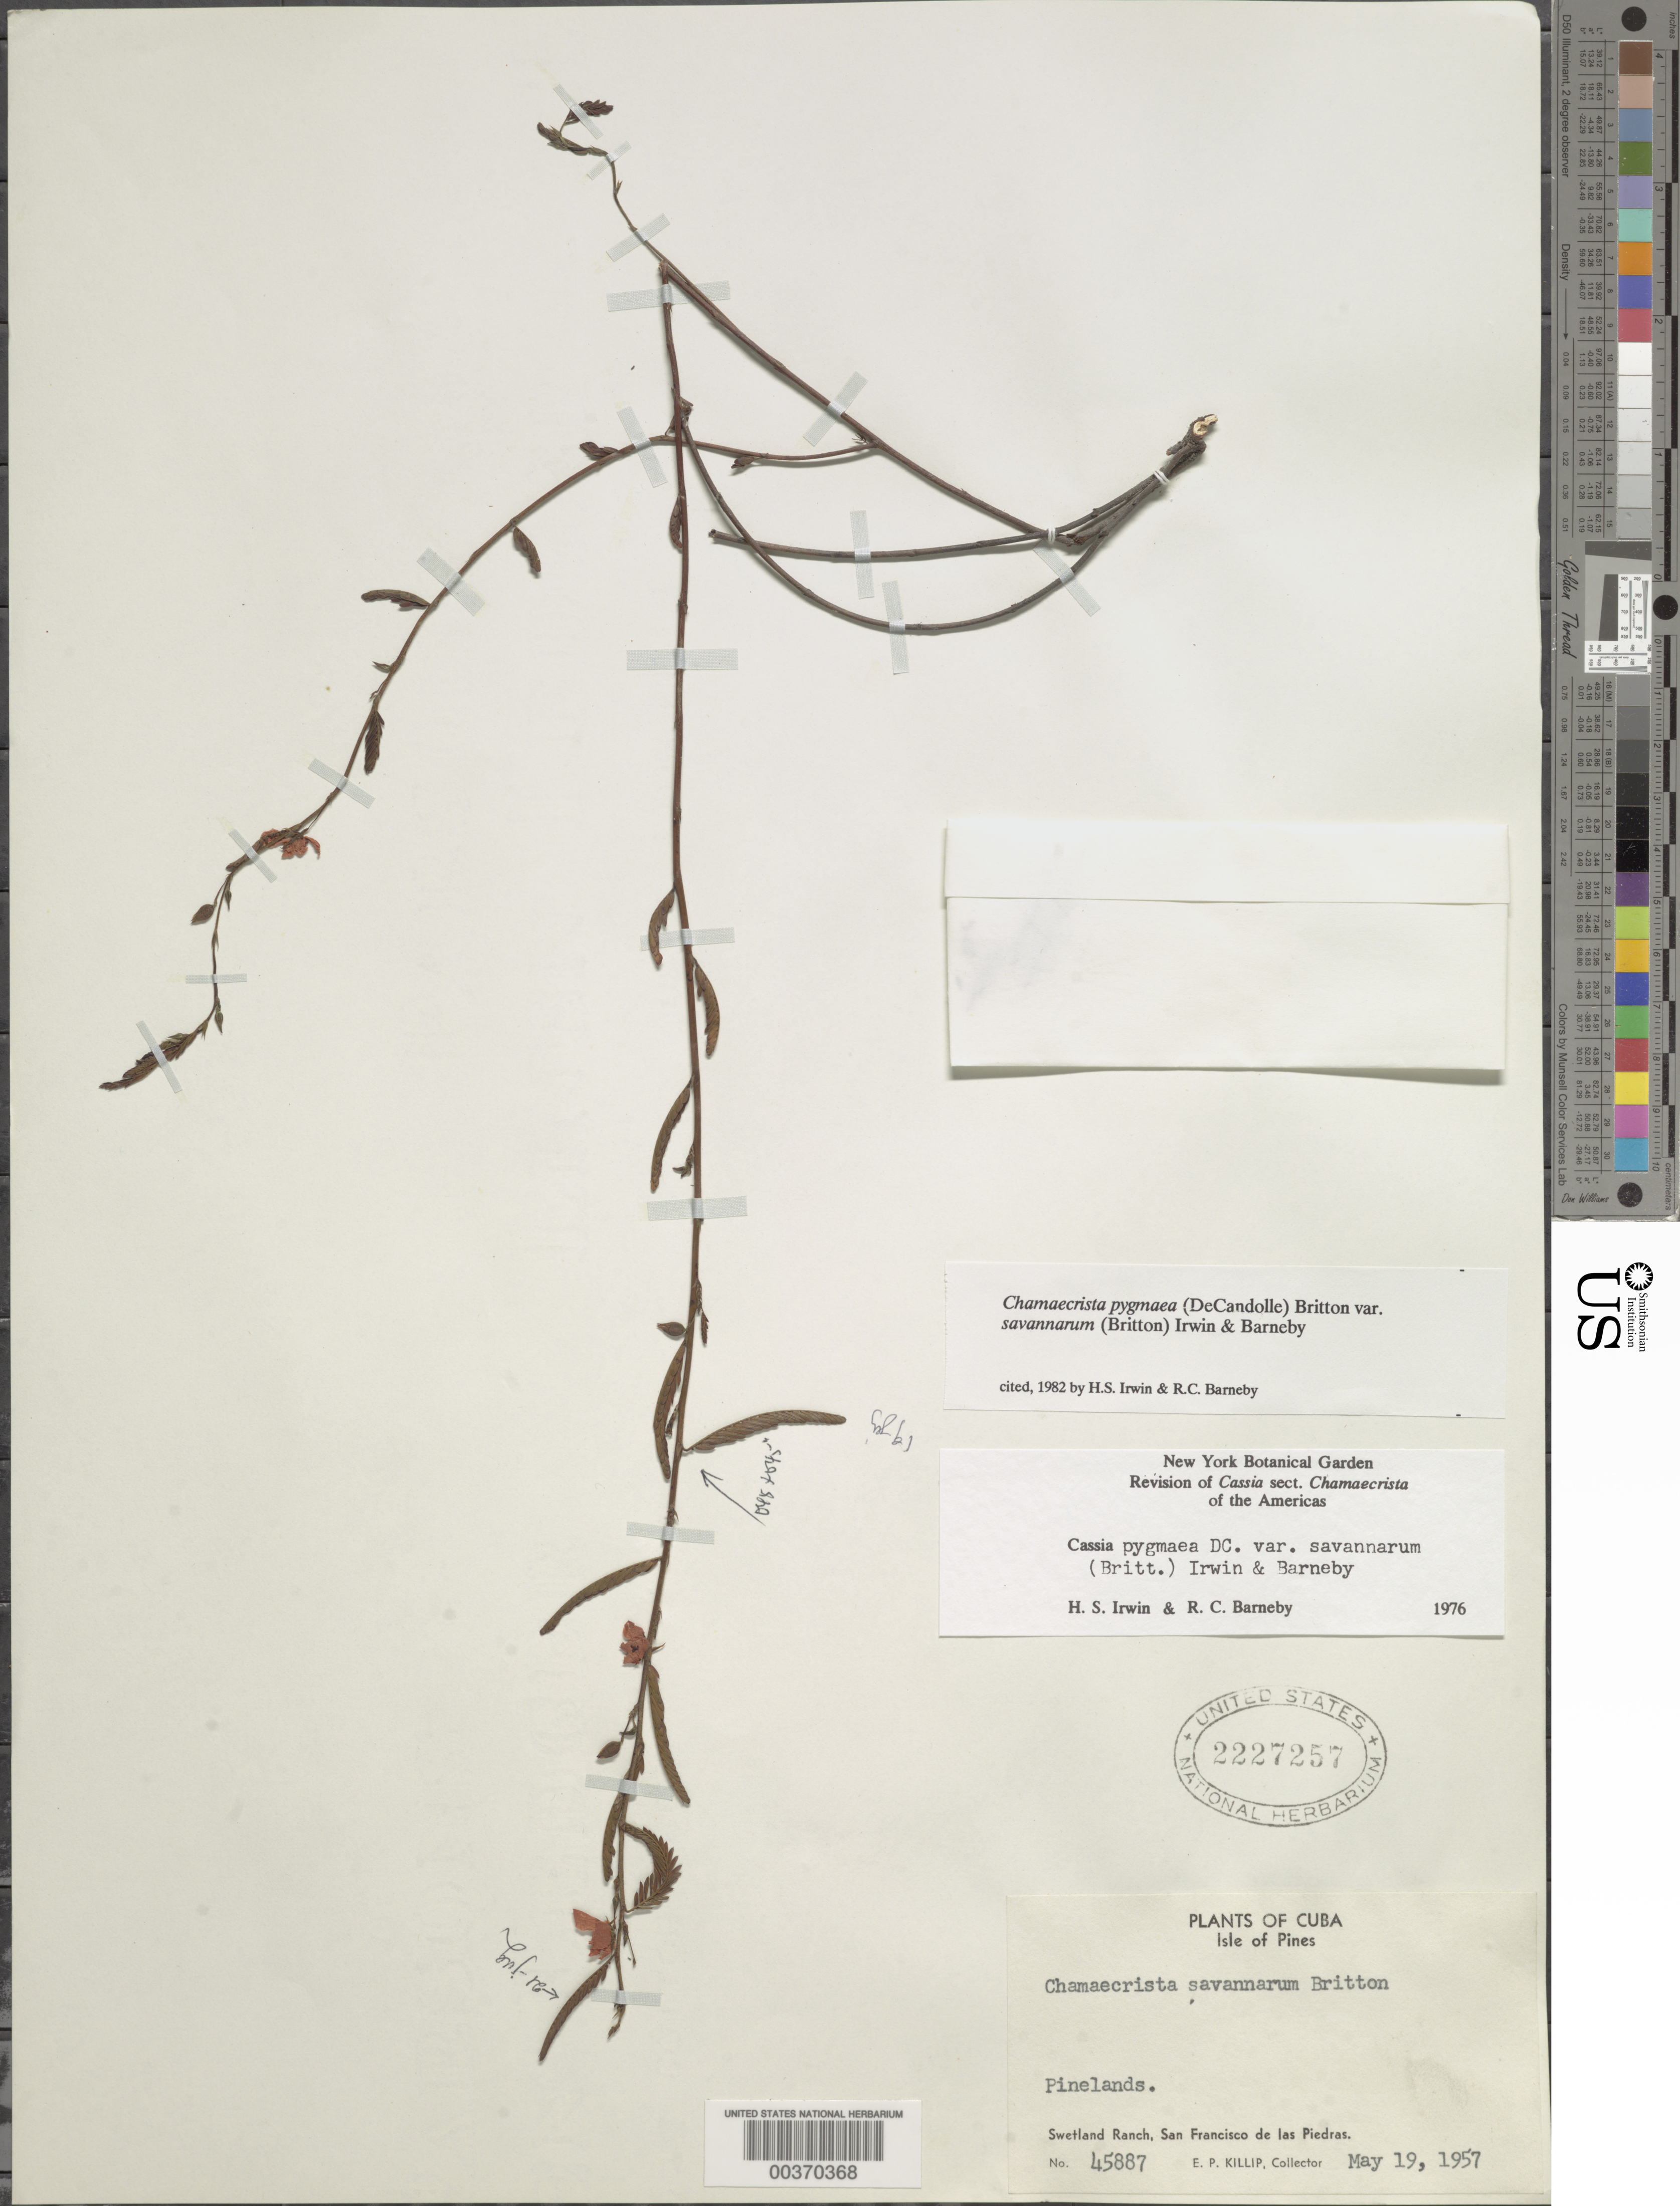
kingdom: Plantae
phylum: Tracheophyta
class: Magnoliopsida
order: Fabales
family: Fabaceae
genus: Chamaecrista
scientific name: Chamaecrista pygmaea var. savannarum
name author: (Britton) H.S. Irwin & Barneby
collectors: E. P. Killip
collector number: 45887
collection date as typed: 19 May 1957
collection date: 1957-05-19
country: Cuba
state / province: Isla de La Juventud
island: Isla de La Juventud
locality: Swetland ranch, san francisco de las piedras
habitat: Pinelands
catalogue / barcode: US 2227257